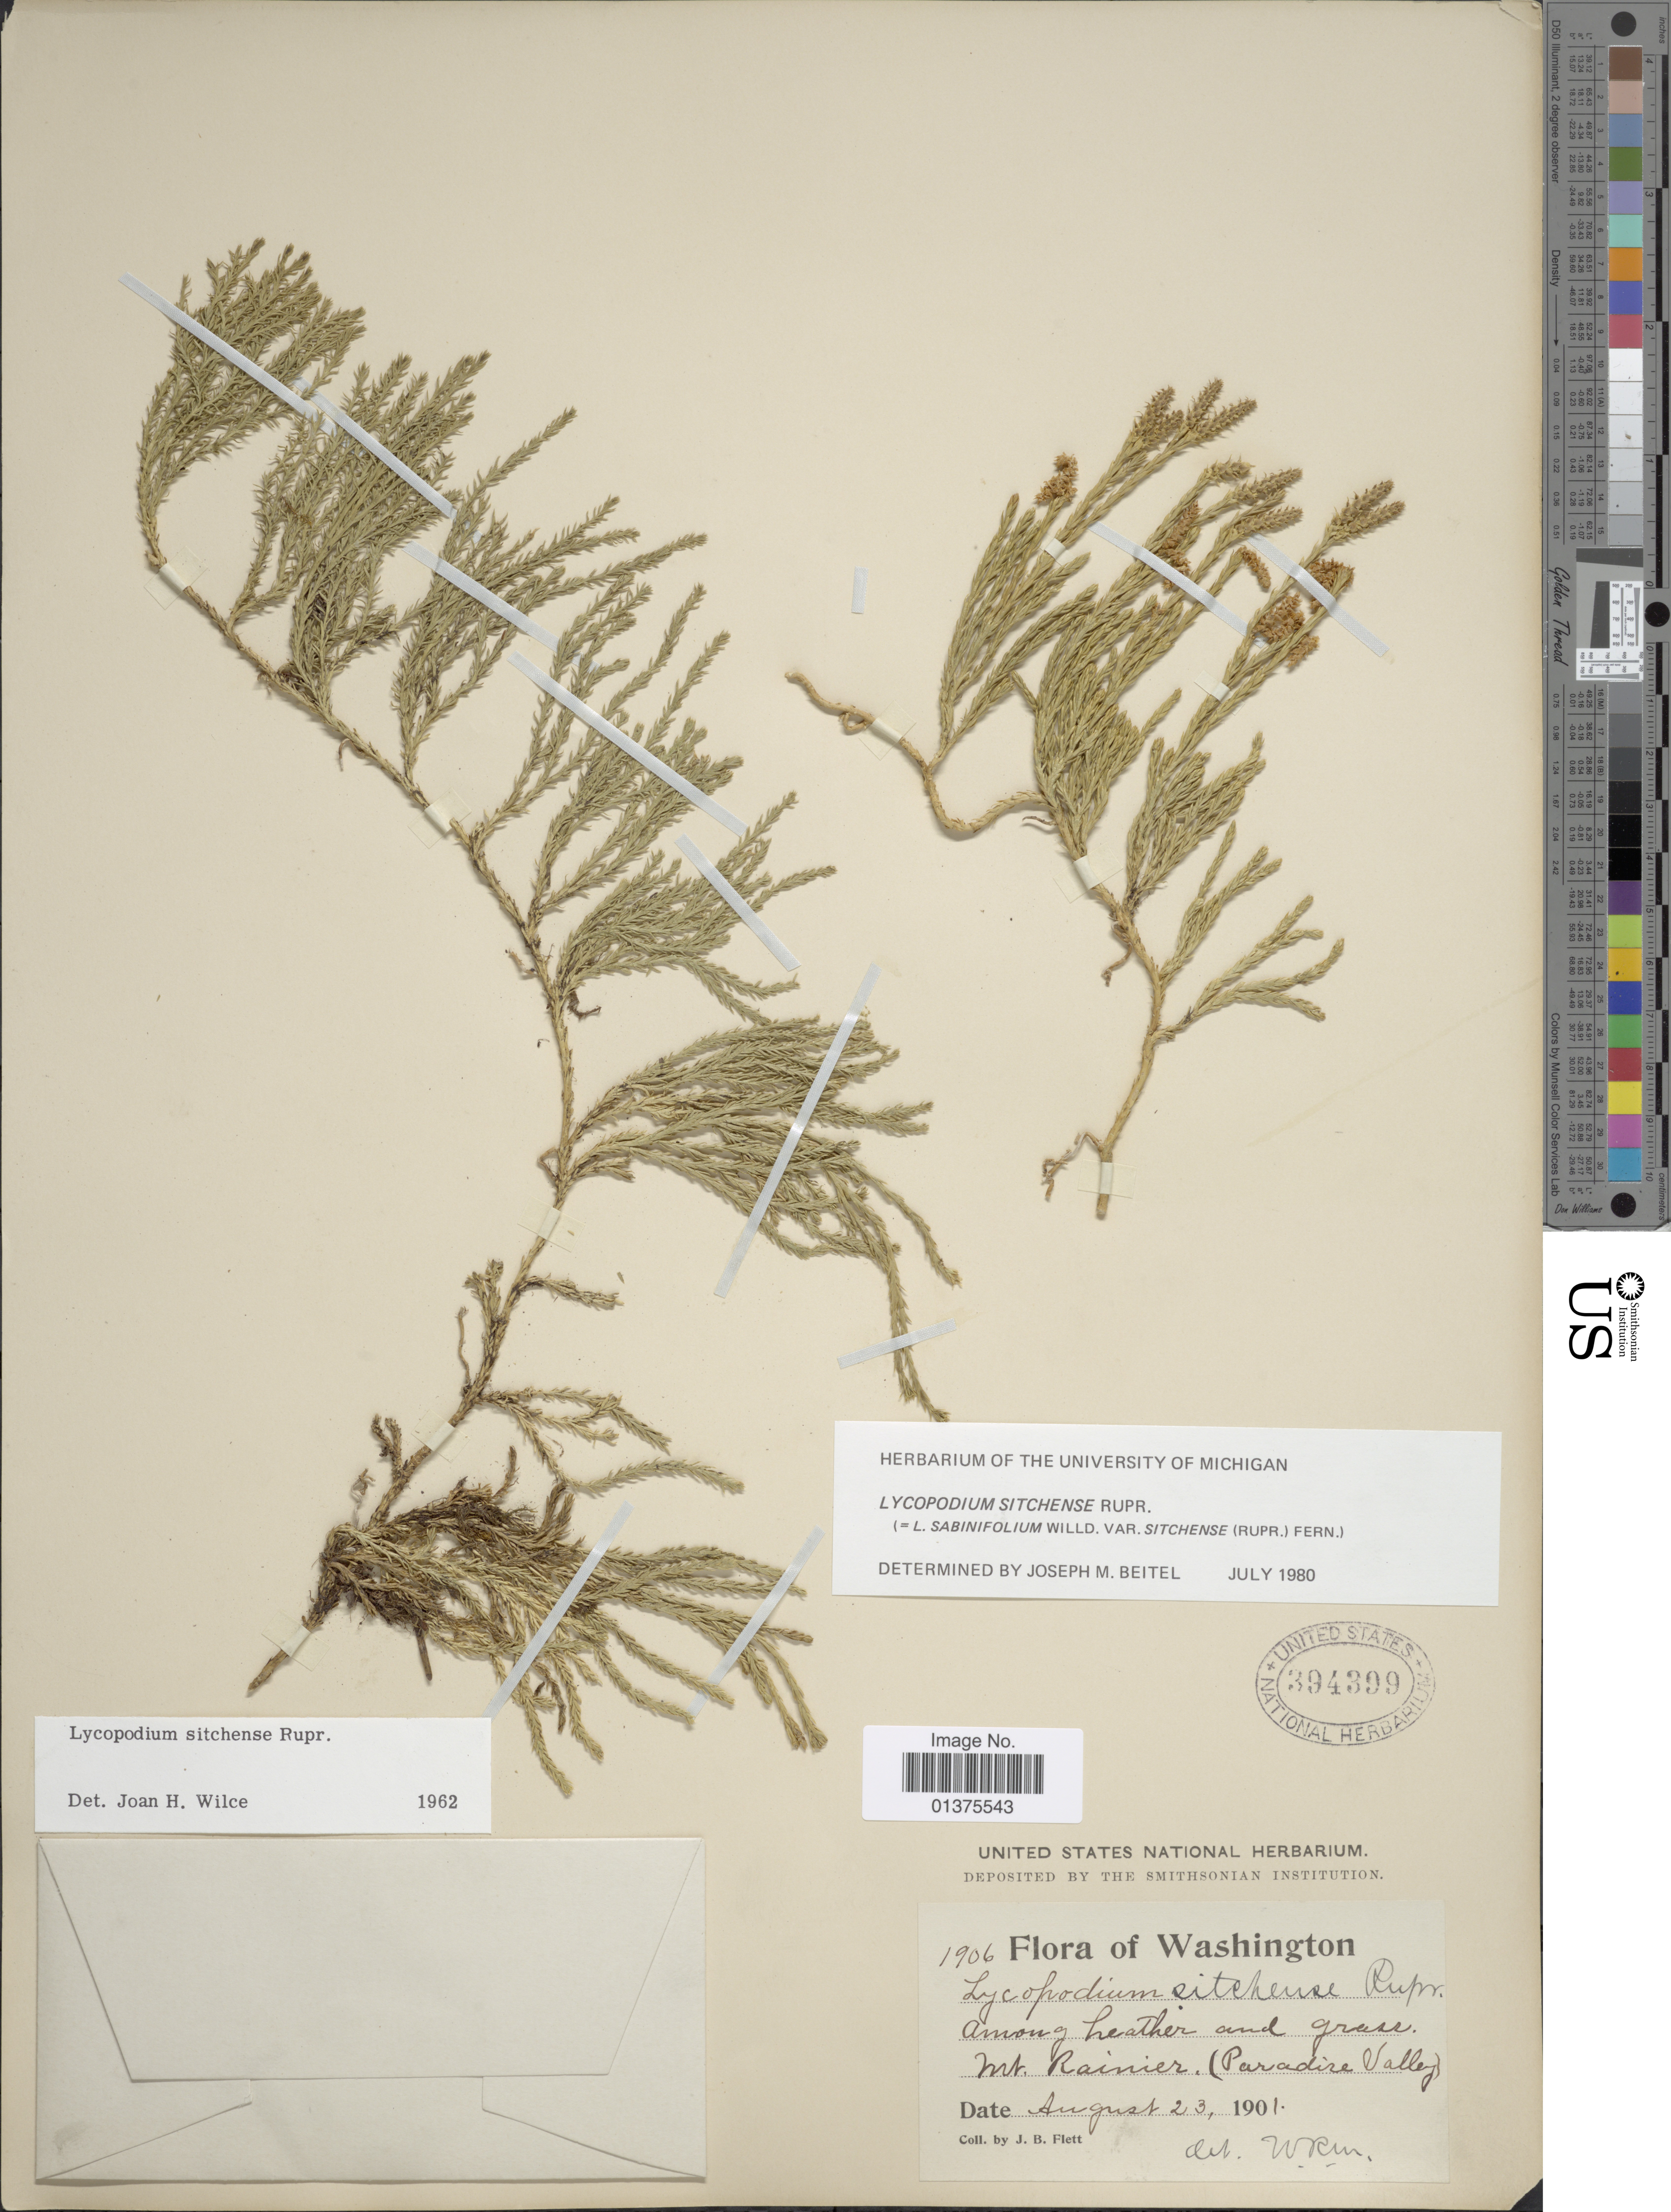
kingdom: Plantae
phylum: Tracheophyta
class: Lycopodiopsida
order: Lycopodiales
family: Lycopodiaceae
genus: Diphasiastrum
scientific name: Diphasiastrum sitchense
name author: (Rupr.) Holub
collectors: J. Flett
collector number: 1906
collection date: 1901-08-23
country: United States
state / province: Washington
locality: Among heather and grass, Mt. Rainier,(Paradise Valley)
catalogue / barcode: US 394399